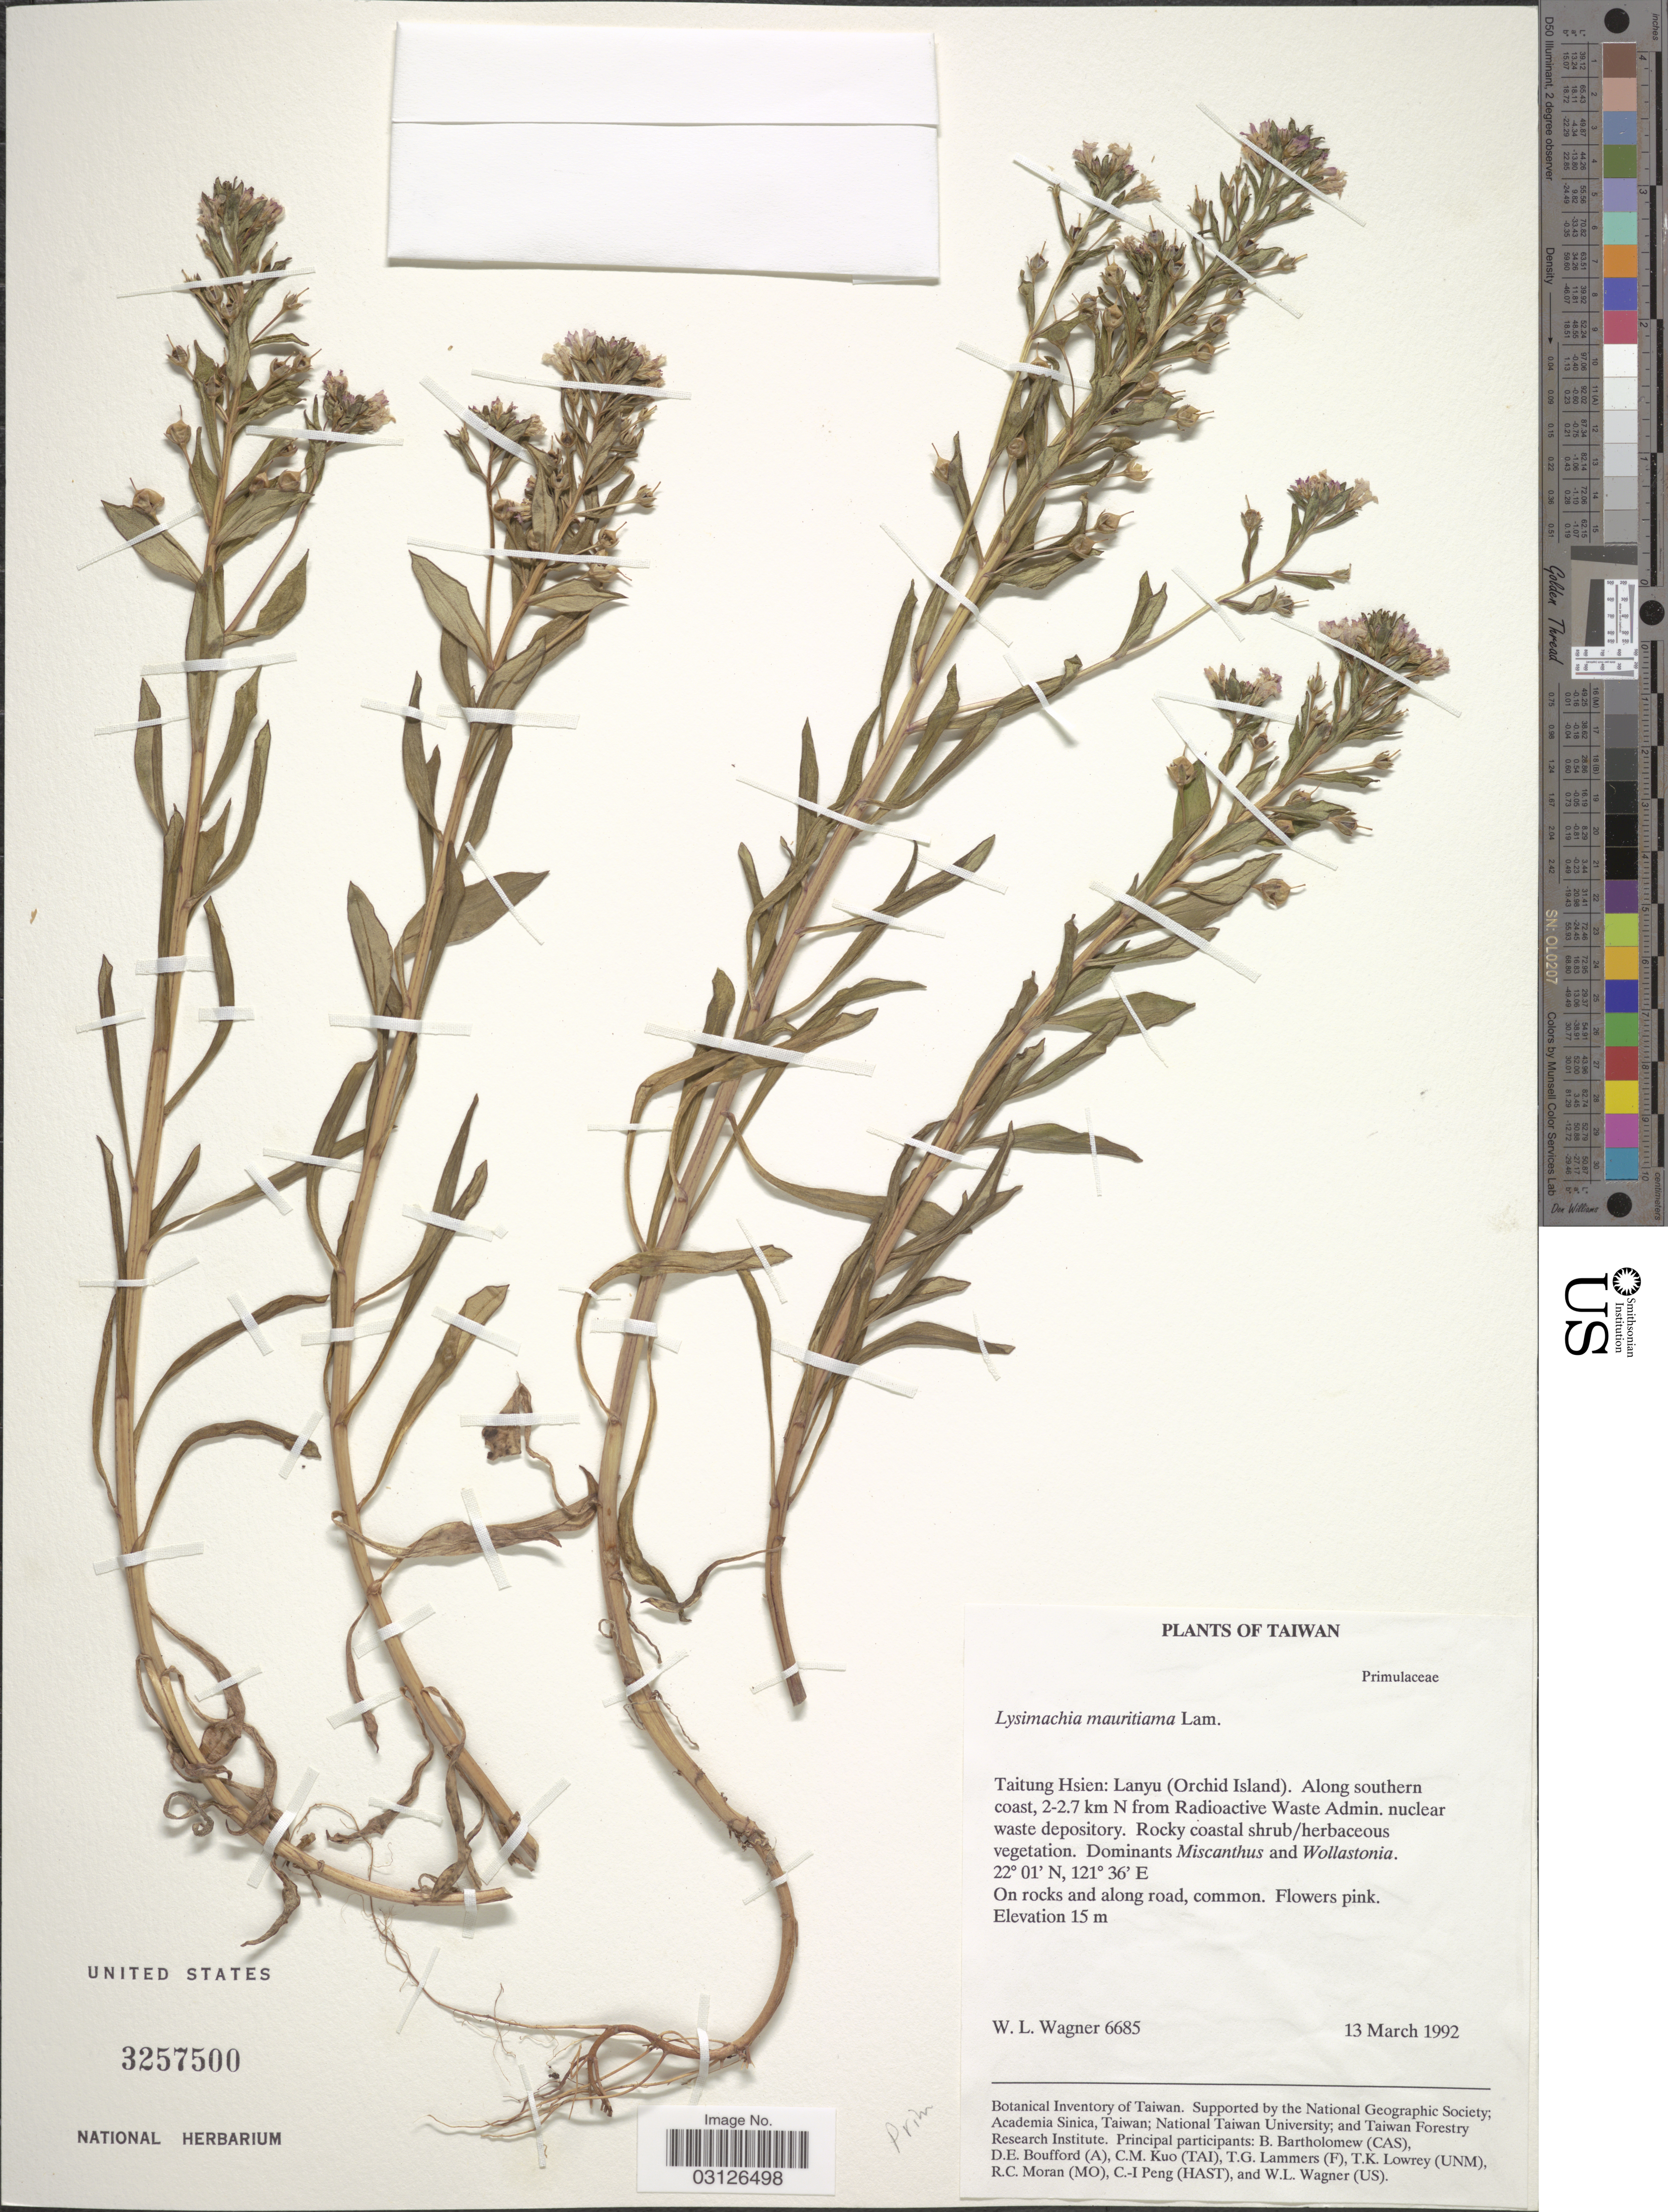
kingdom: Plantae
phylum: Tracheophyta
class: Magnoliopsida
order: Ericales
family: Primulaceae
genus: Lysimachia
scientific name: Lysimachia mauritiana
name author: Lam.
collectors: W. L. Wagner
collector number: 6685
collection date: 1992-03-13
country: Taiwan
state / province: Taitung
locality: Taitung Hsien: Lanyu (Orchid Island). Along southern coast, 2-2.7 km N from Radioactive Waste Admin.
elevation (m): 15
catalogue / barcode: US 3257500